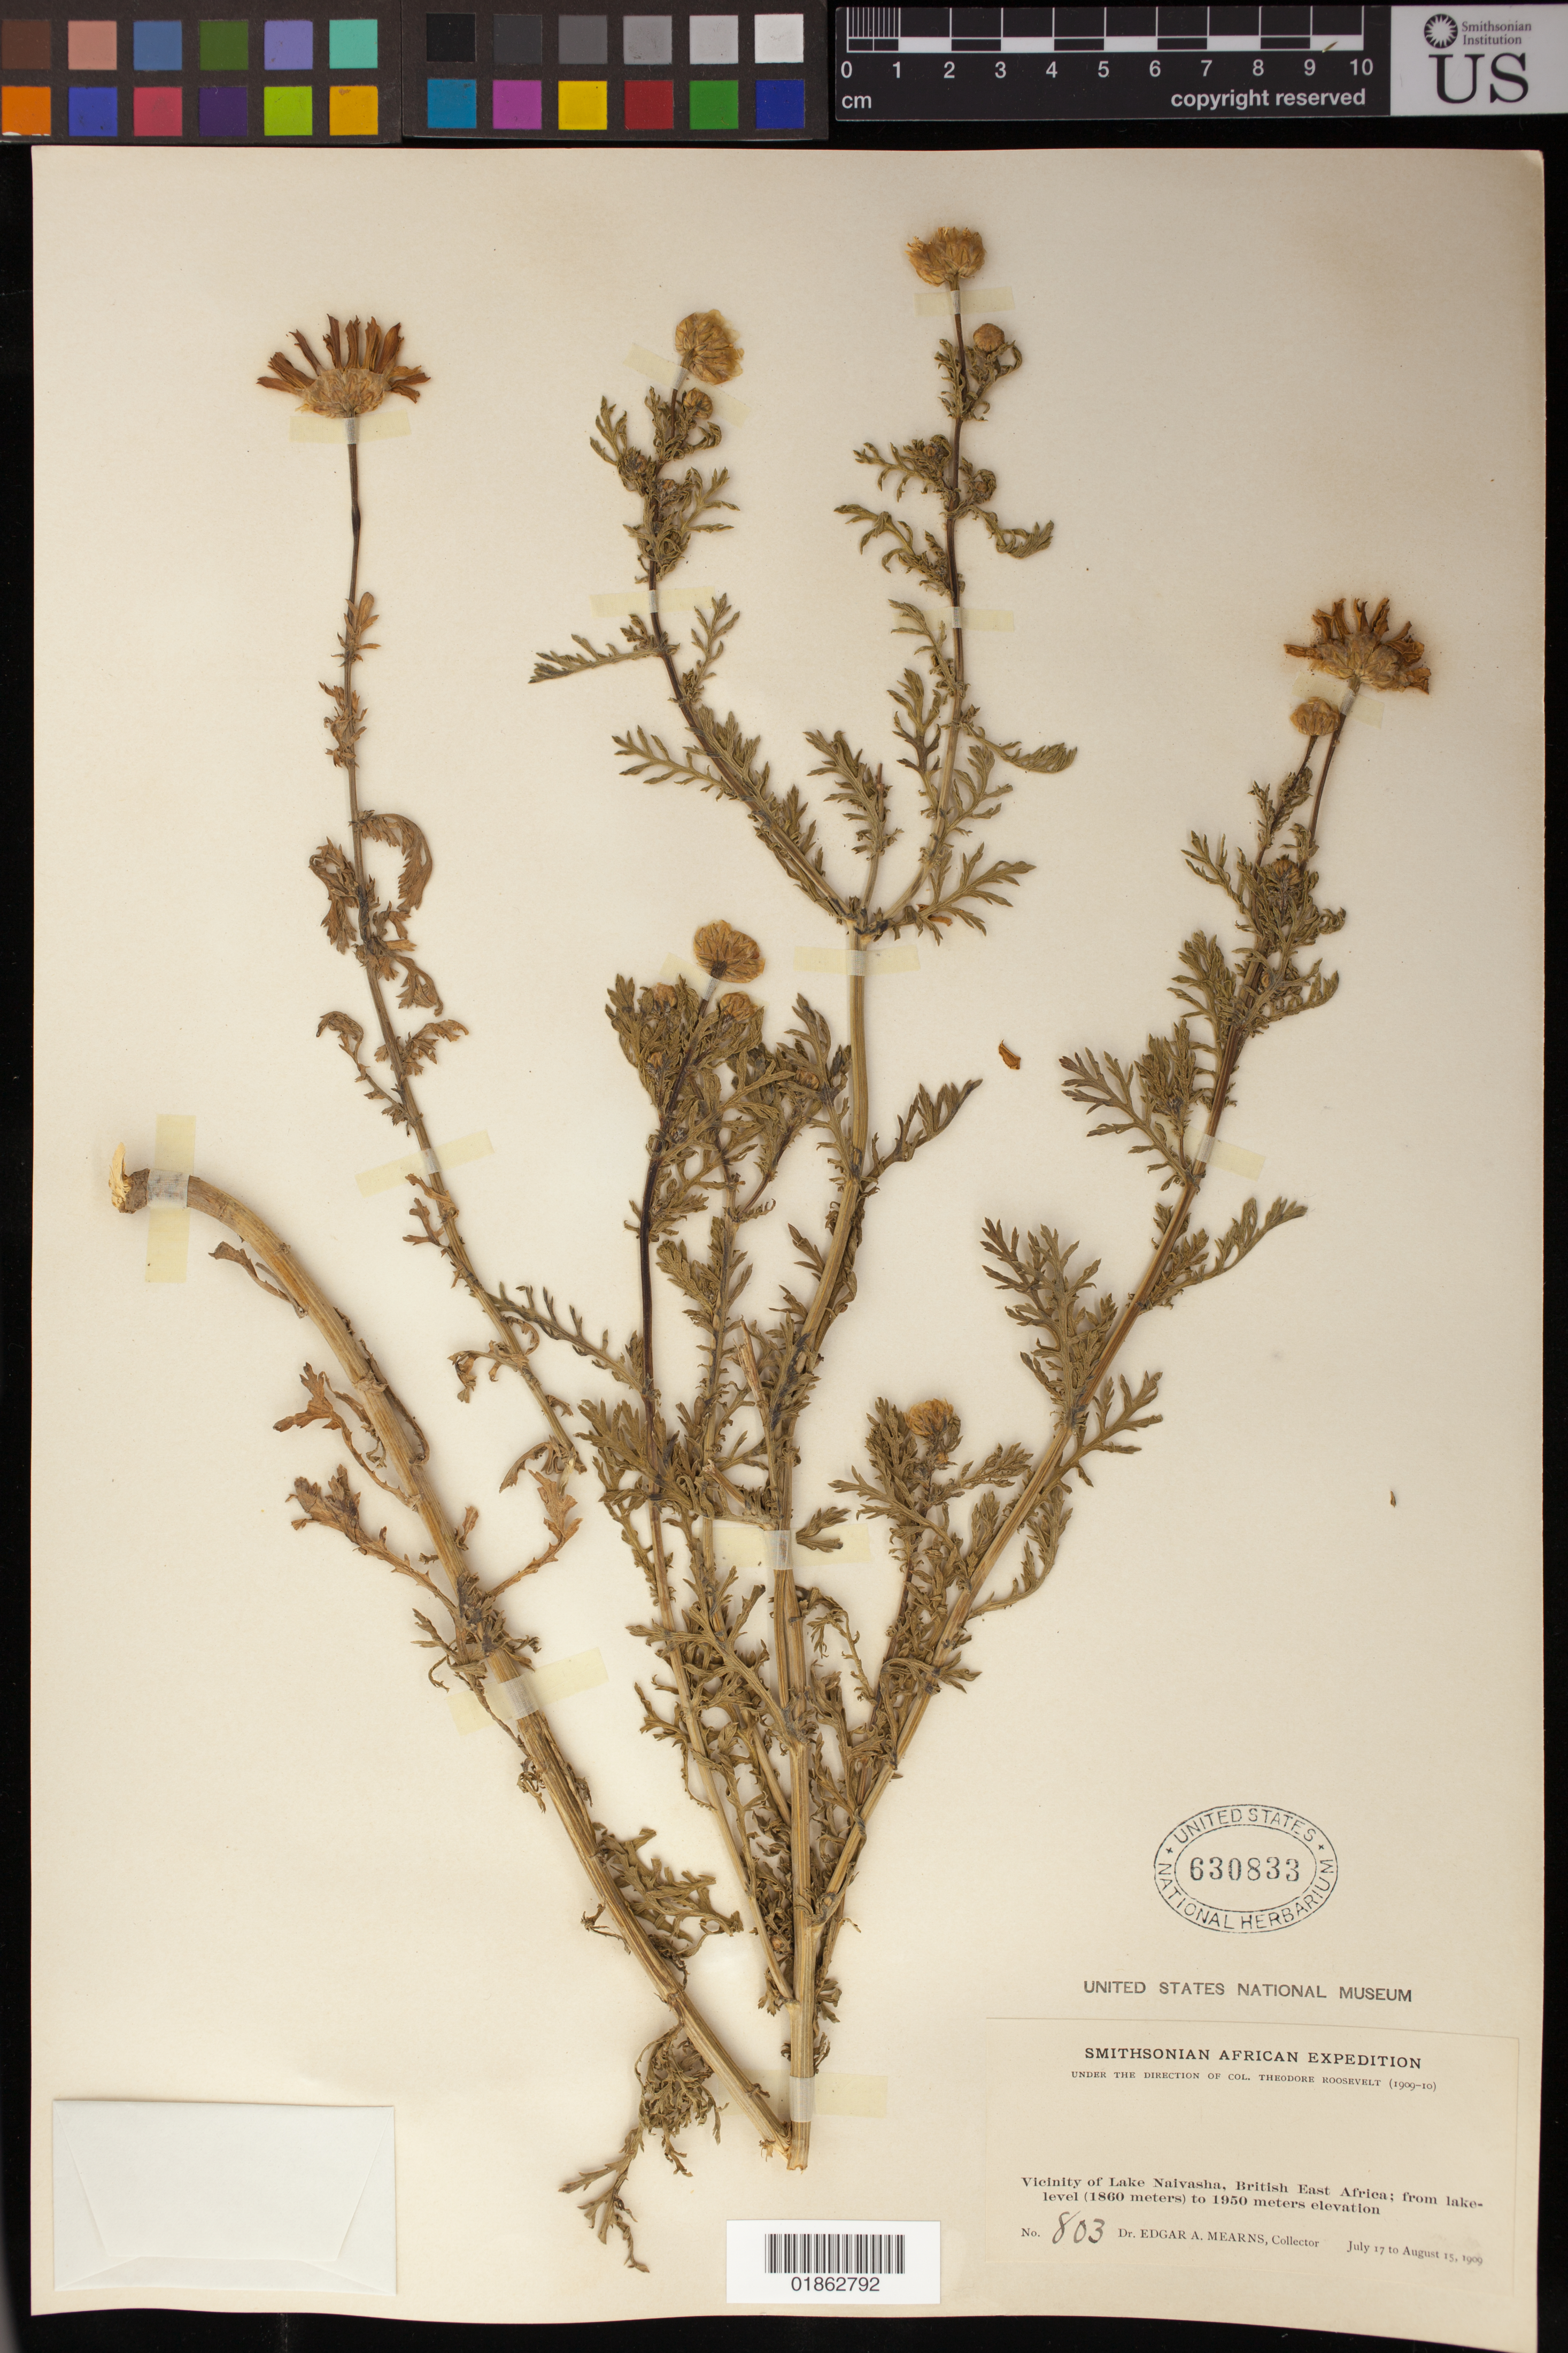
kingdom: Plantae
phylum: Tracheophyta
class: Magnoliopsida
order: Asterales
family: Asteraceae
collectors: E. A. Mearns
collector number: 803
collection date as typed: July 17 to August 15, 1909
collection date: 1909-07-17/1909-08-15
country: Kenya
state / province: Nakuru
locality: Vicinity of Lake Naivasha, British East Africa.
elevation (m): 1860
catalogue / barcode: US 630833